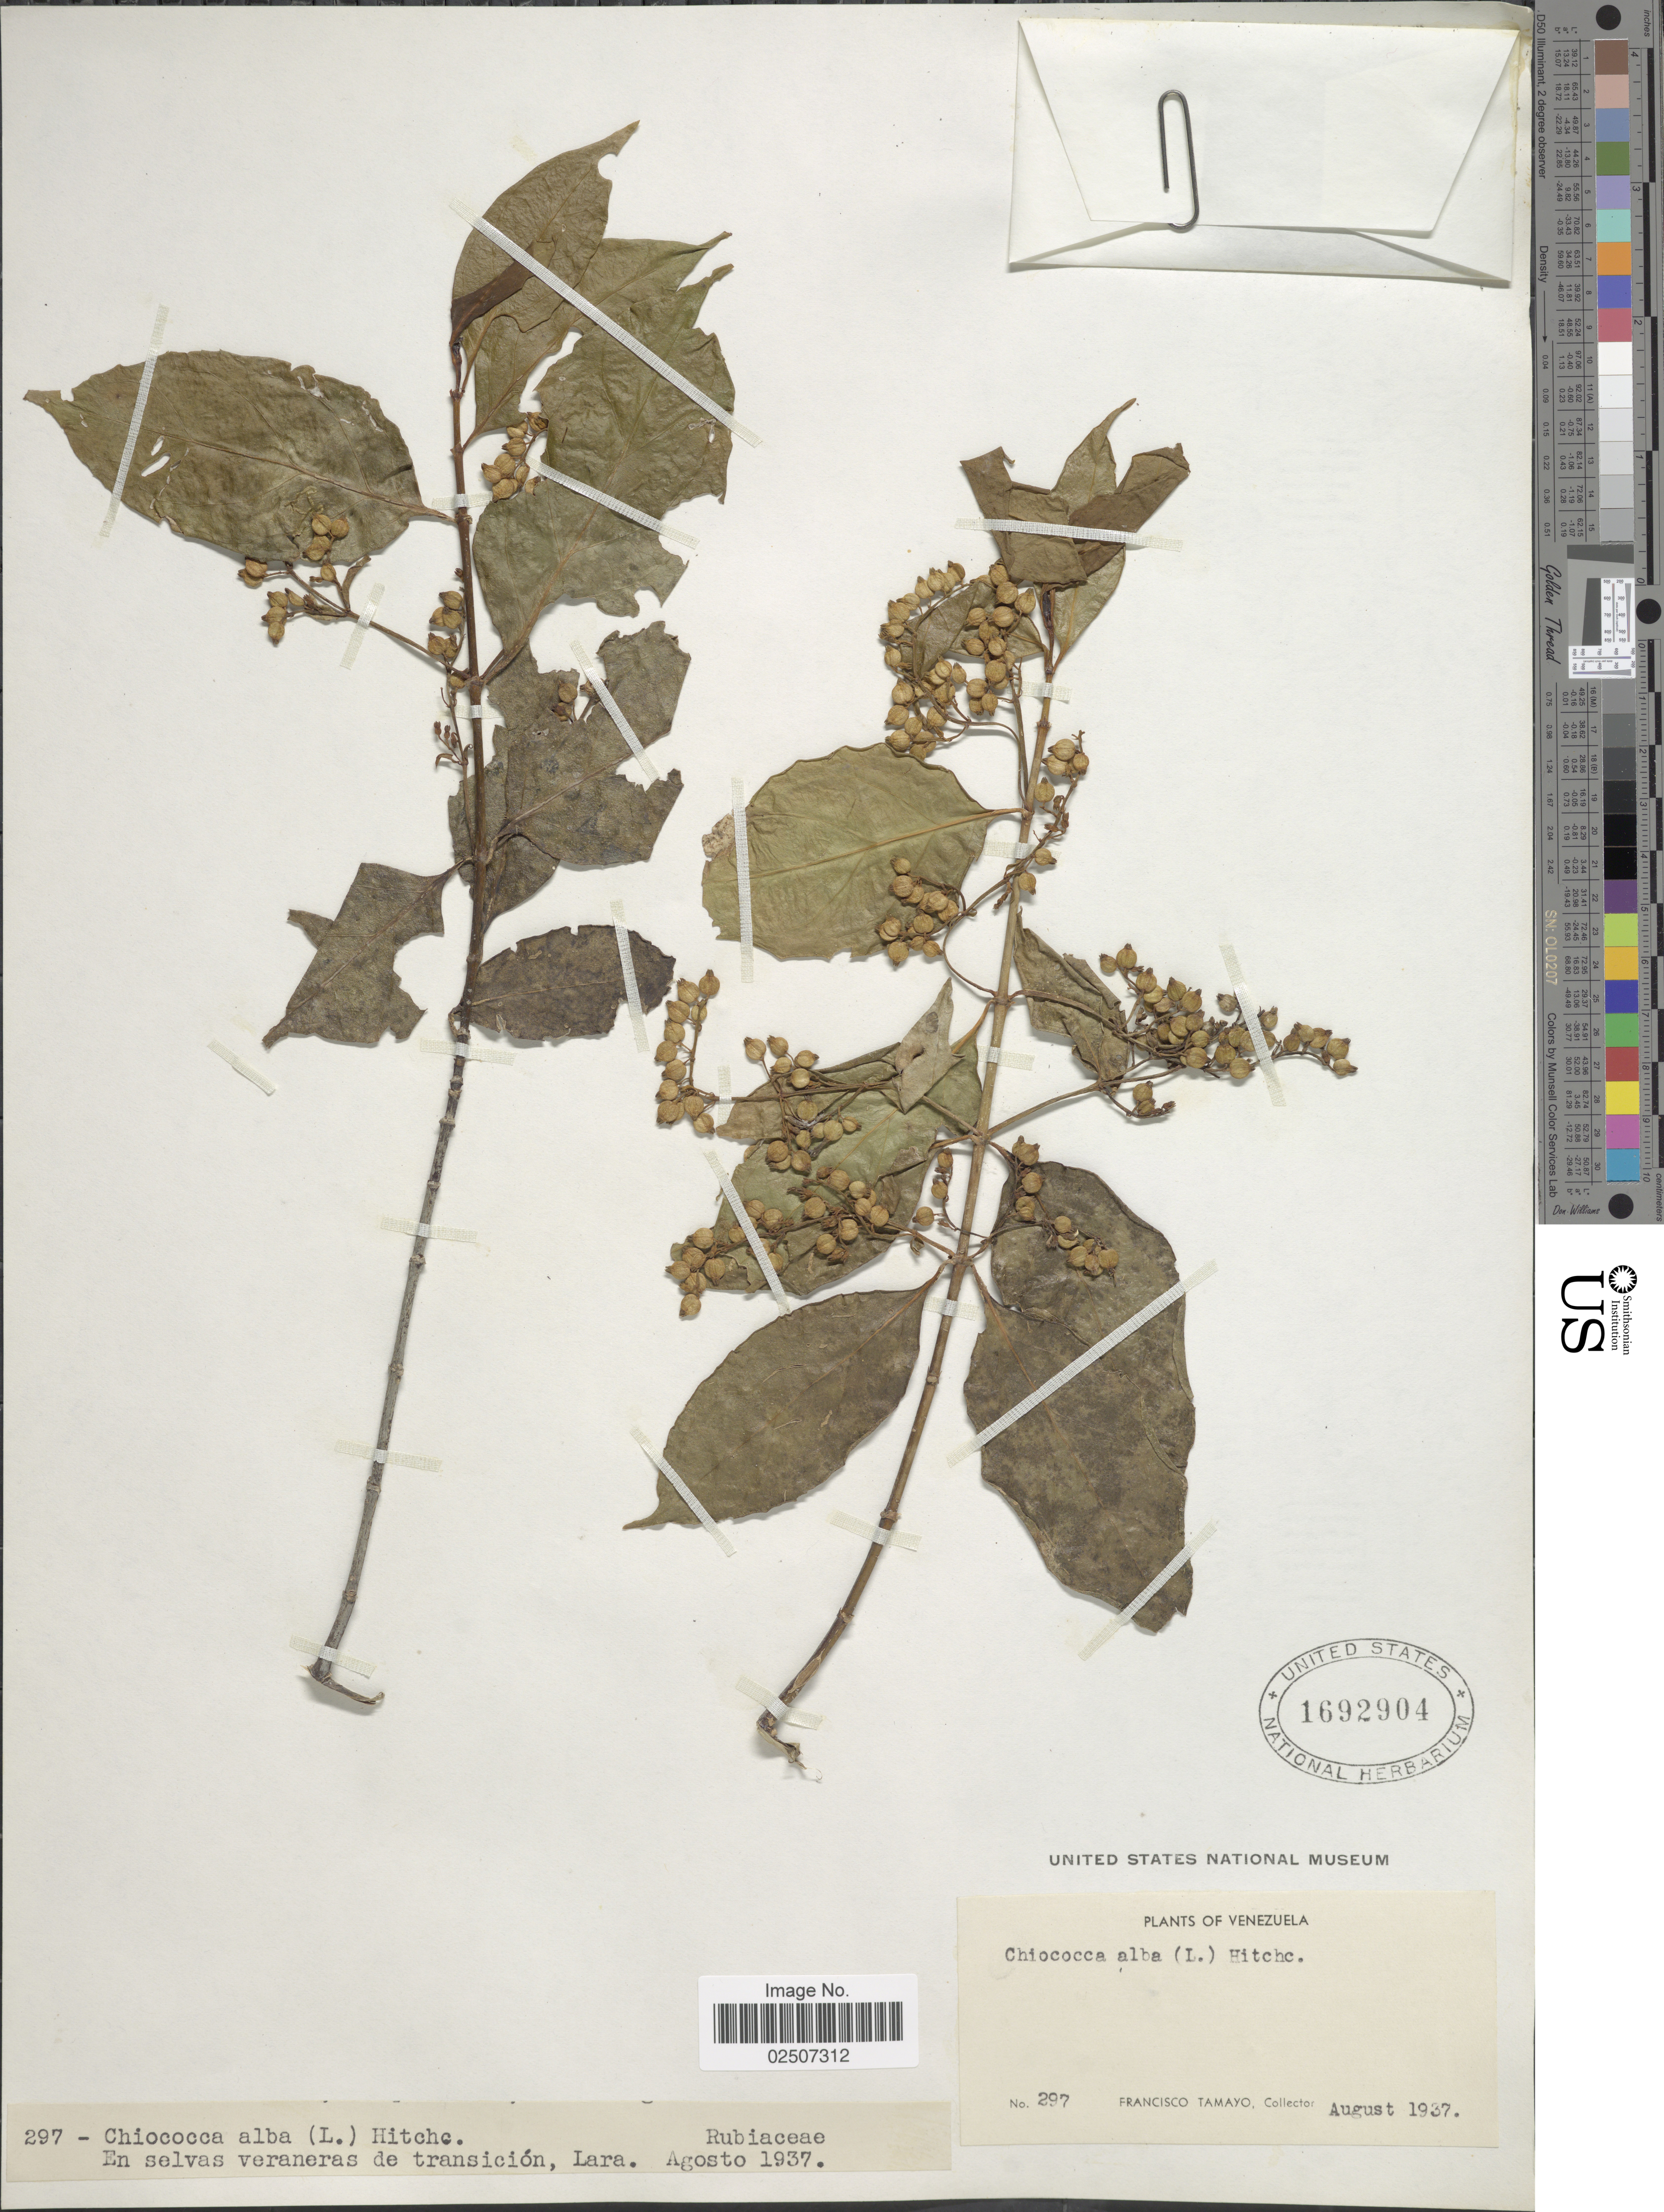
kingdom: Plantae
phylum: Tracheophyta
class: Magnoliopsida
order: Gentianales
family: Rubiaceae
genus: Chiococca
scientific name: Chiococca alba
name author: (L.) Hitchc.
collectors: F. Tamayo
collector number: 297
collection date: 1937-08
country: Venezuela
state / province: Lara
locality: En selvas veraneras de transicion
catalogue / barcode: US 1692904